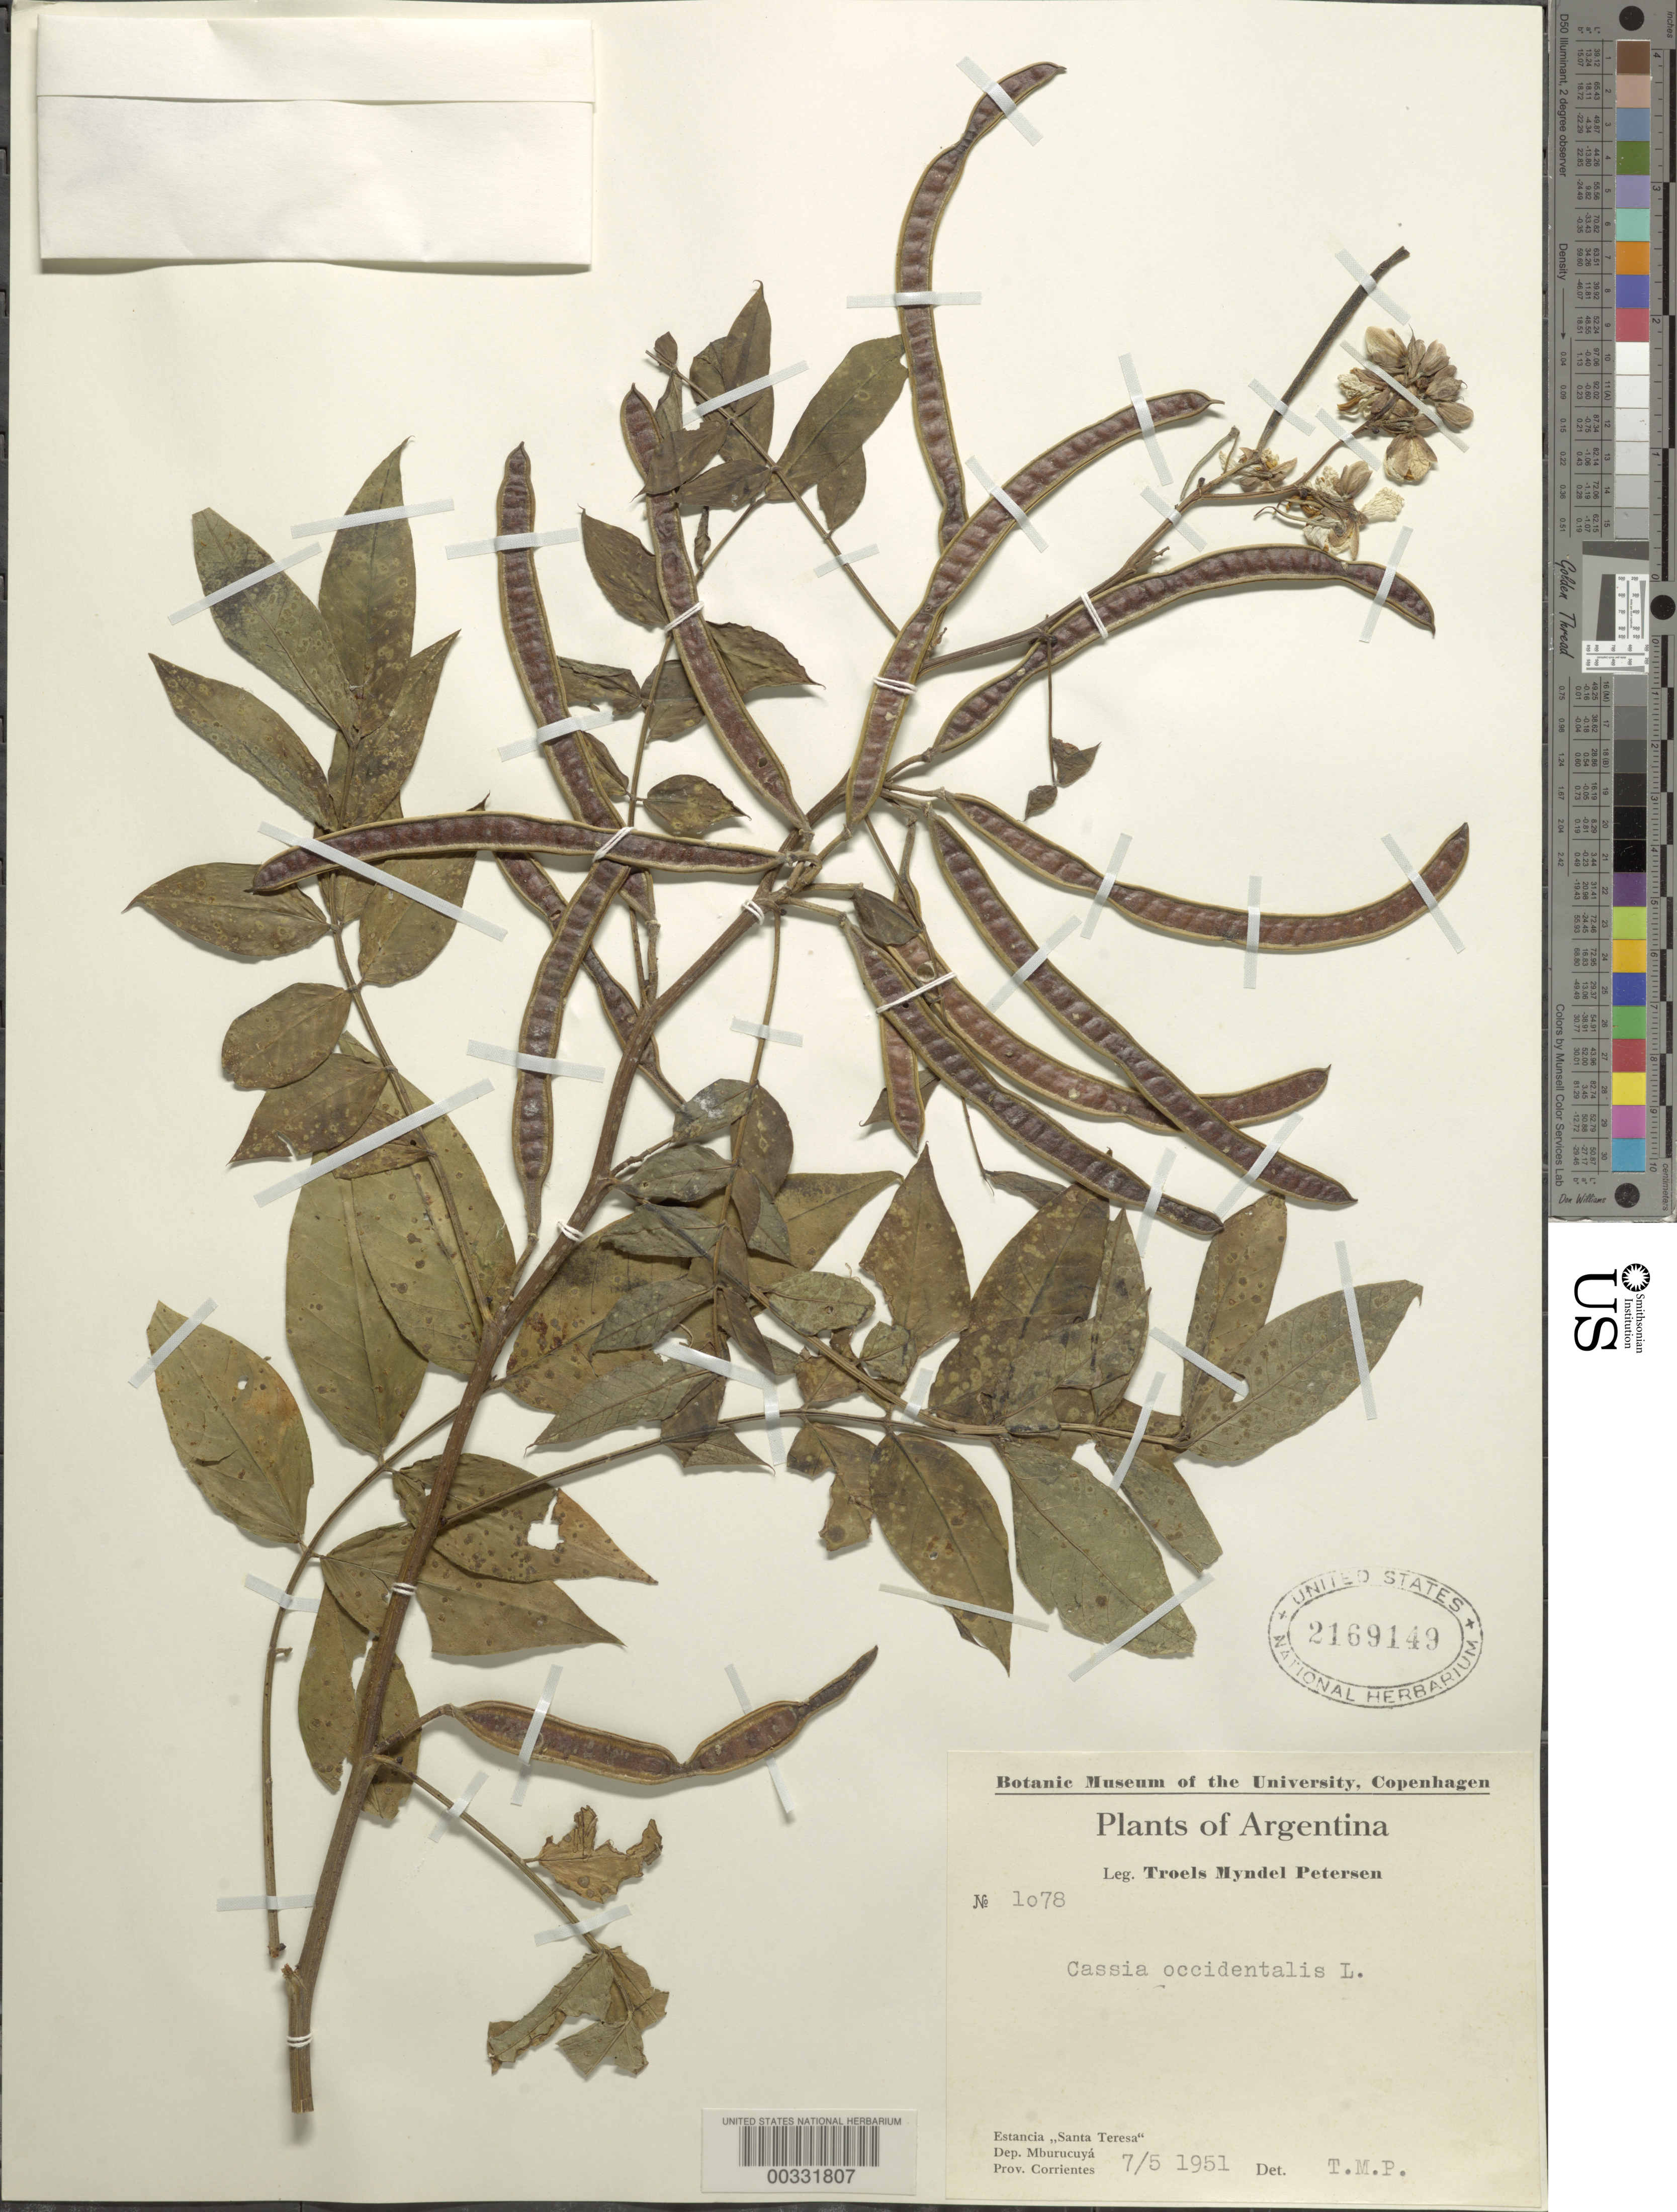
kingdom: Plantae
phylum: Tracheophyta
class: Magnoliopsida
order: Fabales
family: Fabaceae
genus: Senna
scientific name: Senna occidentalis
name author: (L.) Link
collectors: T. M. Pedersen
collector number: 1078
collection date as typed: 07 May 1951 or 05 Jul 1951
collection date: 1951-05-07 or 1951-07-05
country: Argentina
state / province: Corrientes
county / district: Mburucuyá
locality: Estancia Santa Teresa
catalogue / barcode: US 2169149